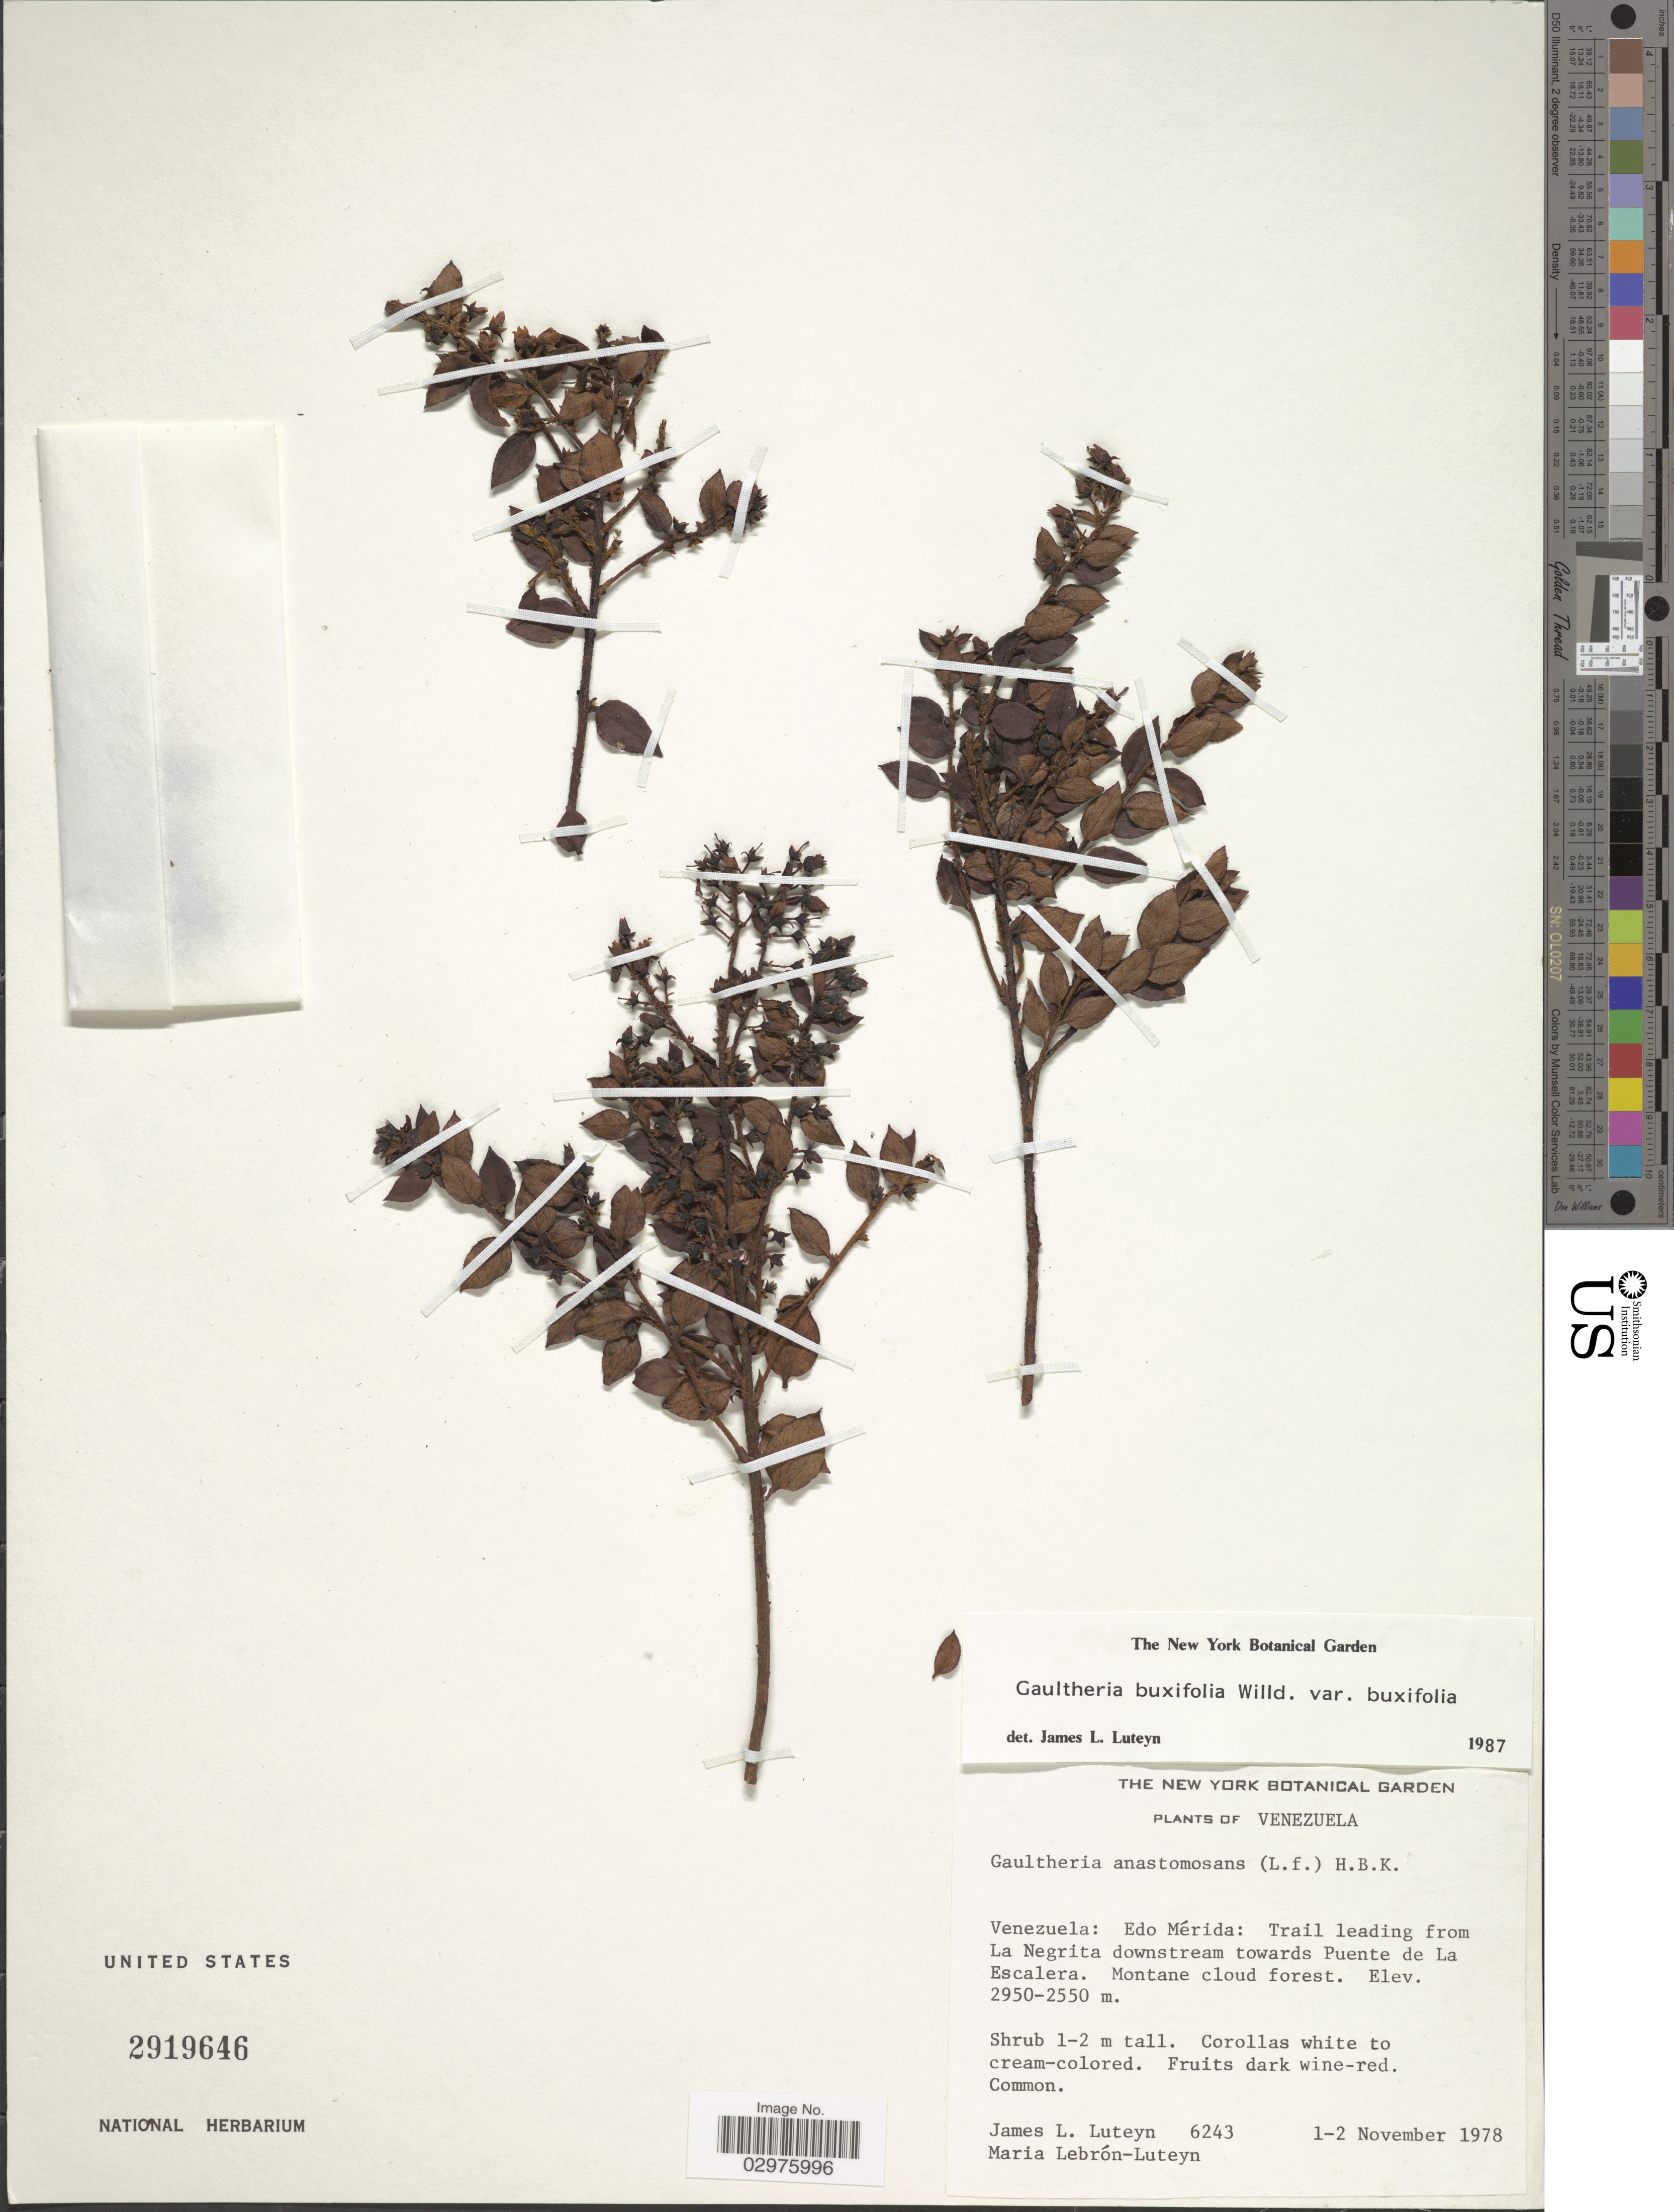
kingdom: Plantae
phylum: Tracheophyta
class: Magnoliopsida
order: Ericales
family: Ericaceae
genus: Gaultheria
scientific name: Gaultheria buxifolia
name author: Willd.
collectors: J. L. Luteyn & M. L. Lebrón-Luteyn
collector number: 6243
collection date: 1978-11-01/1978-11-02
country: Venezuela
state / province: Mérida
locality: Edo Mérida: Trail leading from La Negrita downstream towards Puente de La Escalera.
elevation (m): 2550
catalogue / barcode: US 2919646